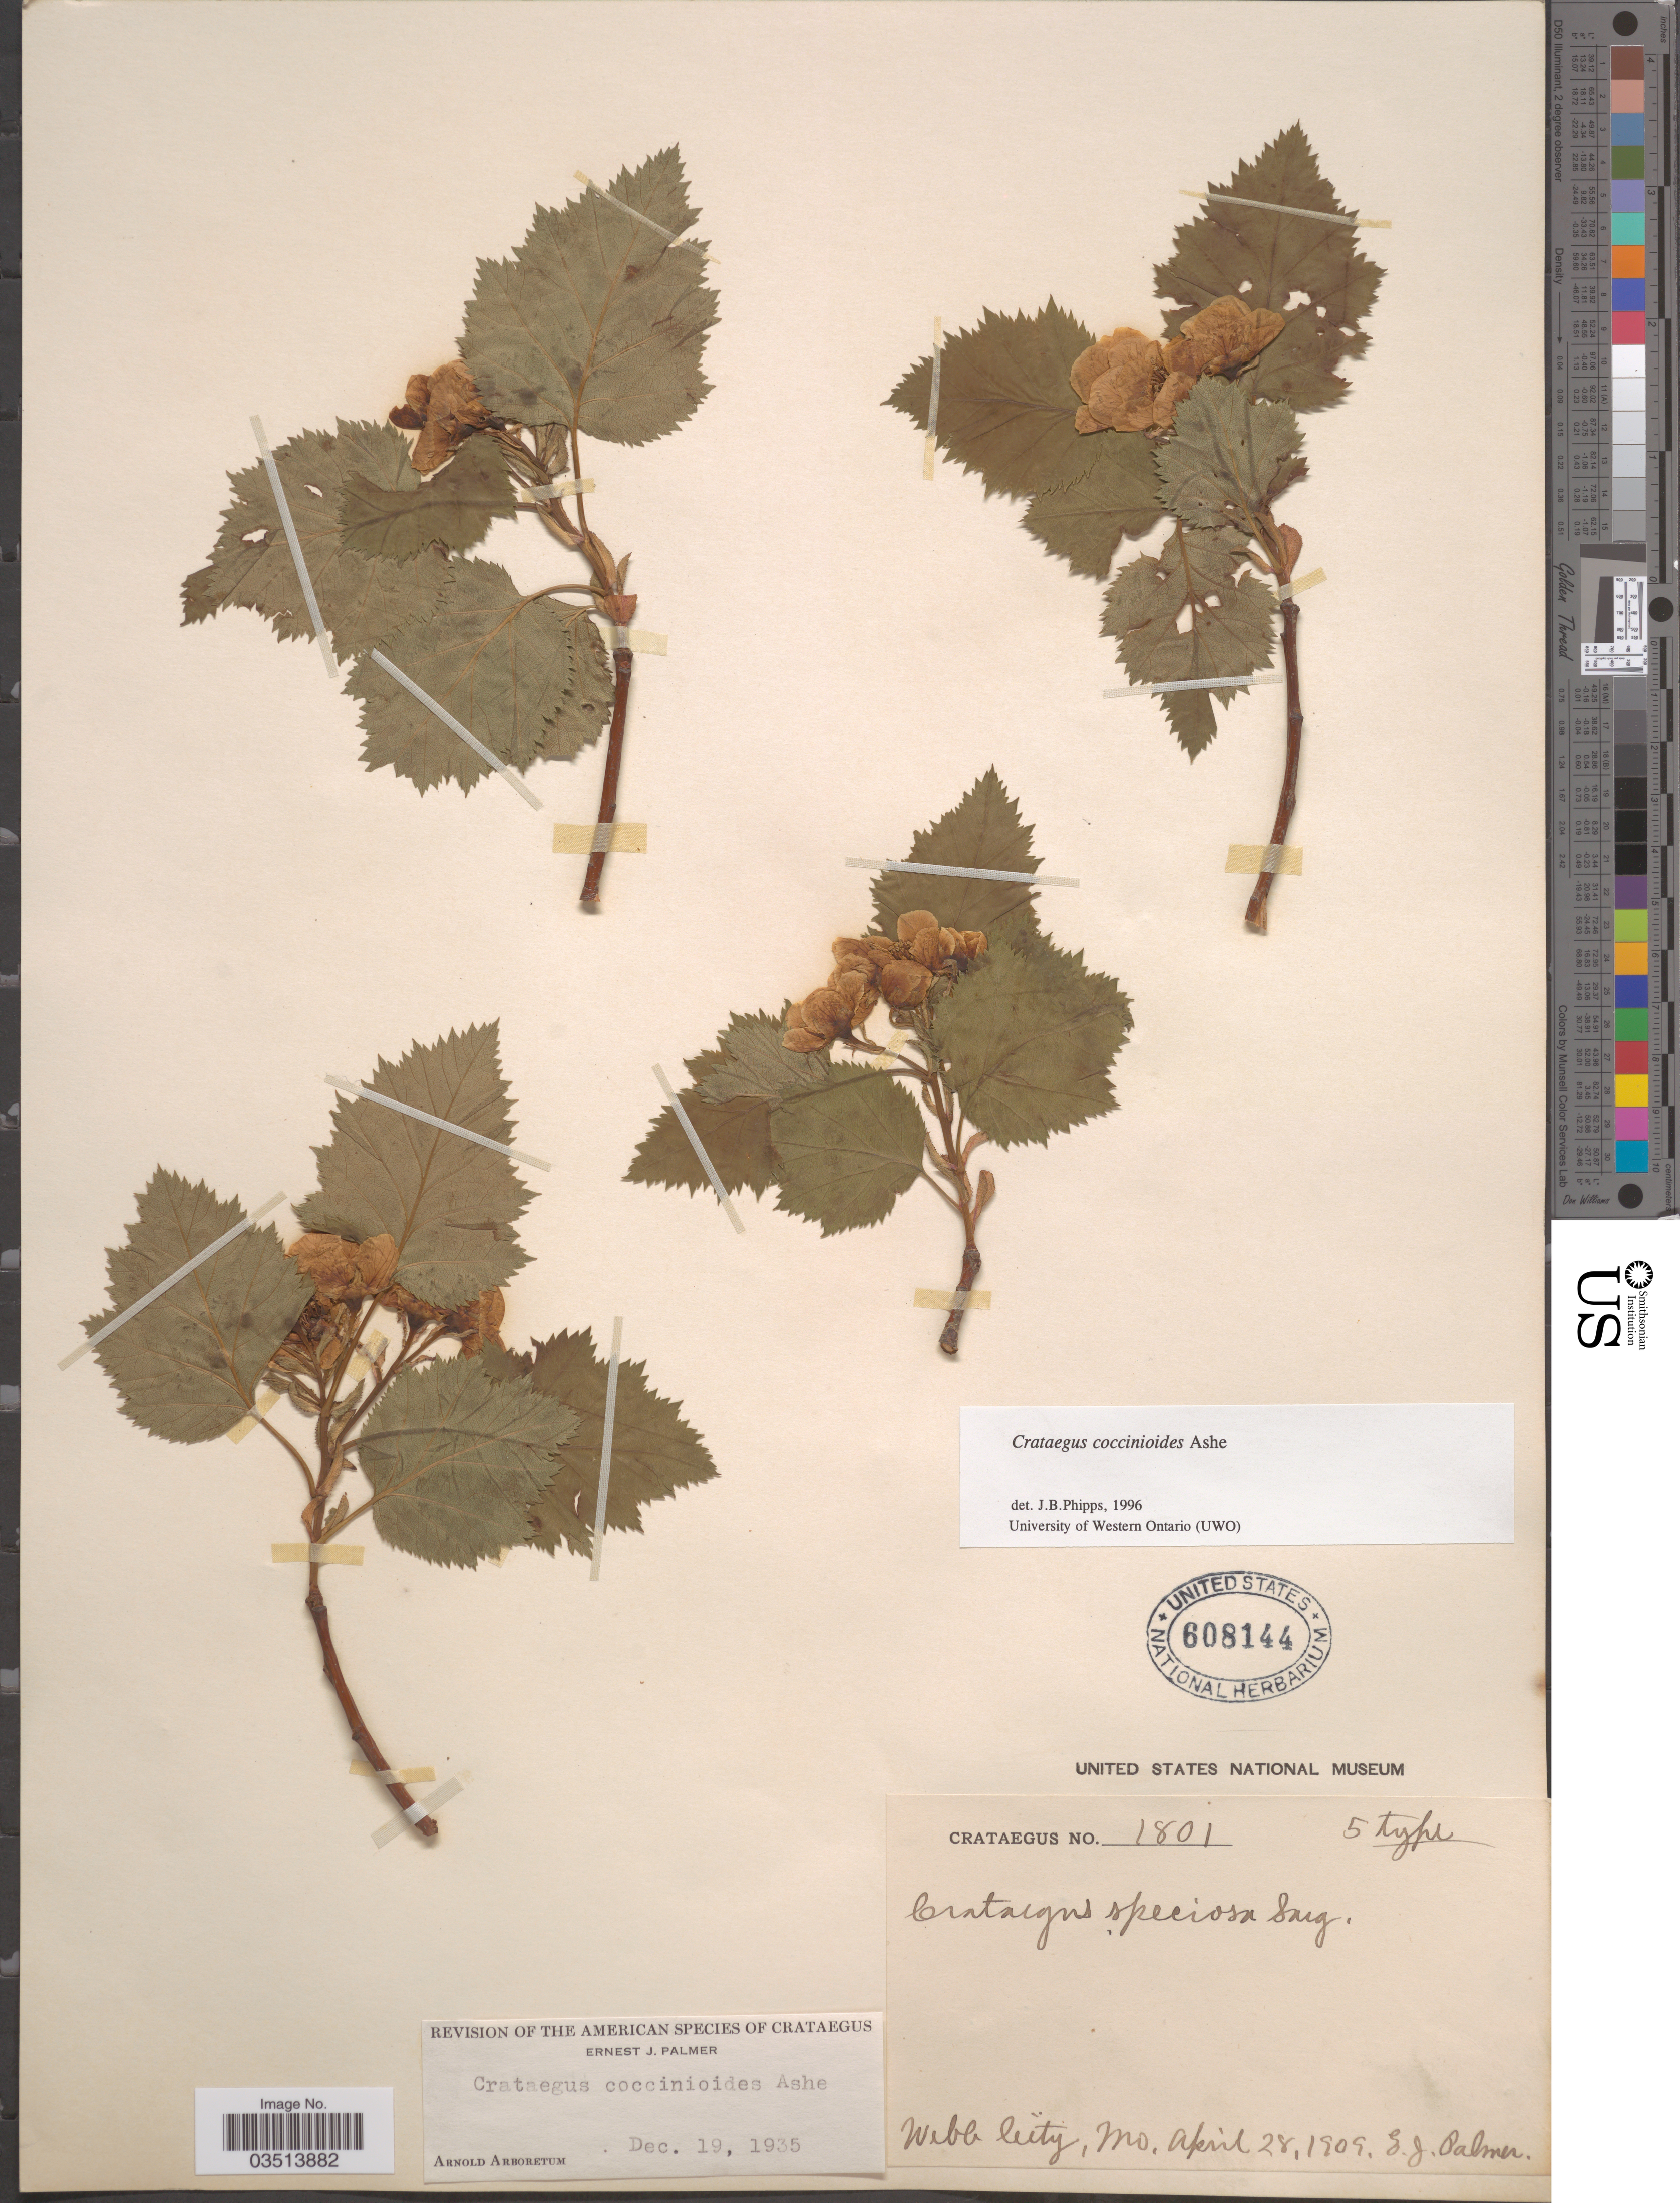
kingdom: Plantae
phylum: Tracheophyta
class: Magnoliopsida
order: Rosales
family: Rosaceae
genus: Crataegus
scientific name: Crataegus coccinioides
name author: Ashe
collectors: E. J. Palmer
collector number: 1801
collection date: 1909-04-28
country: United States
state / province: Missouri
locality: Webb City.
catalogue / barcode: US 608144